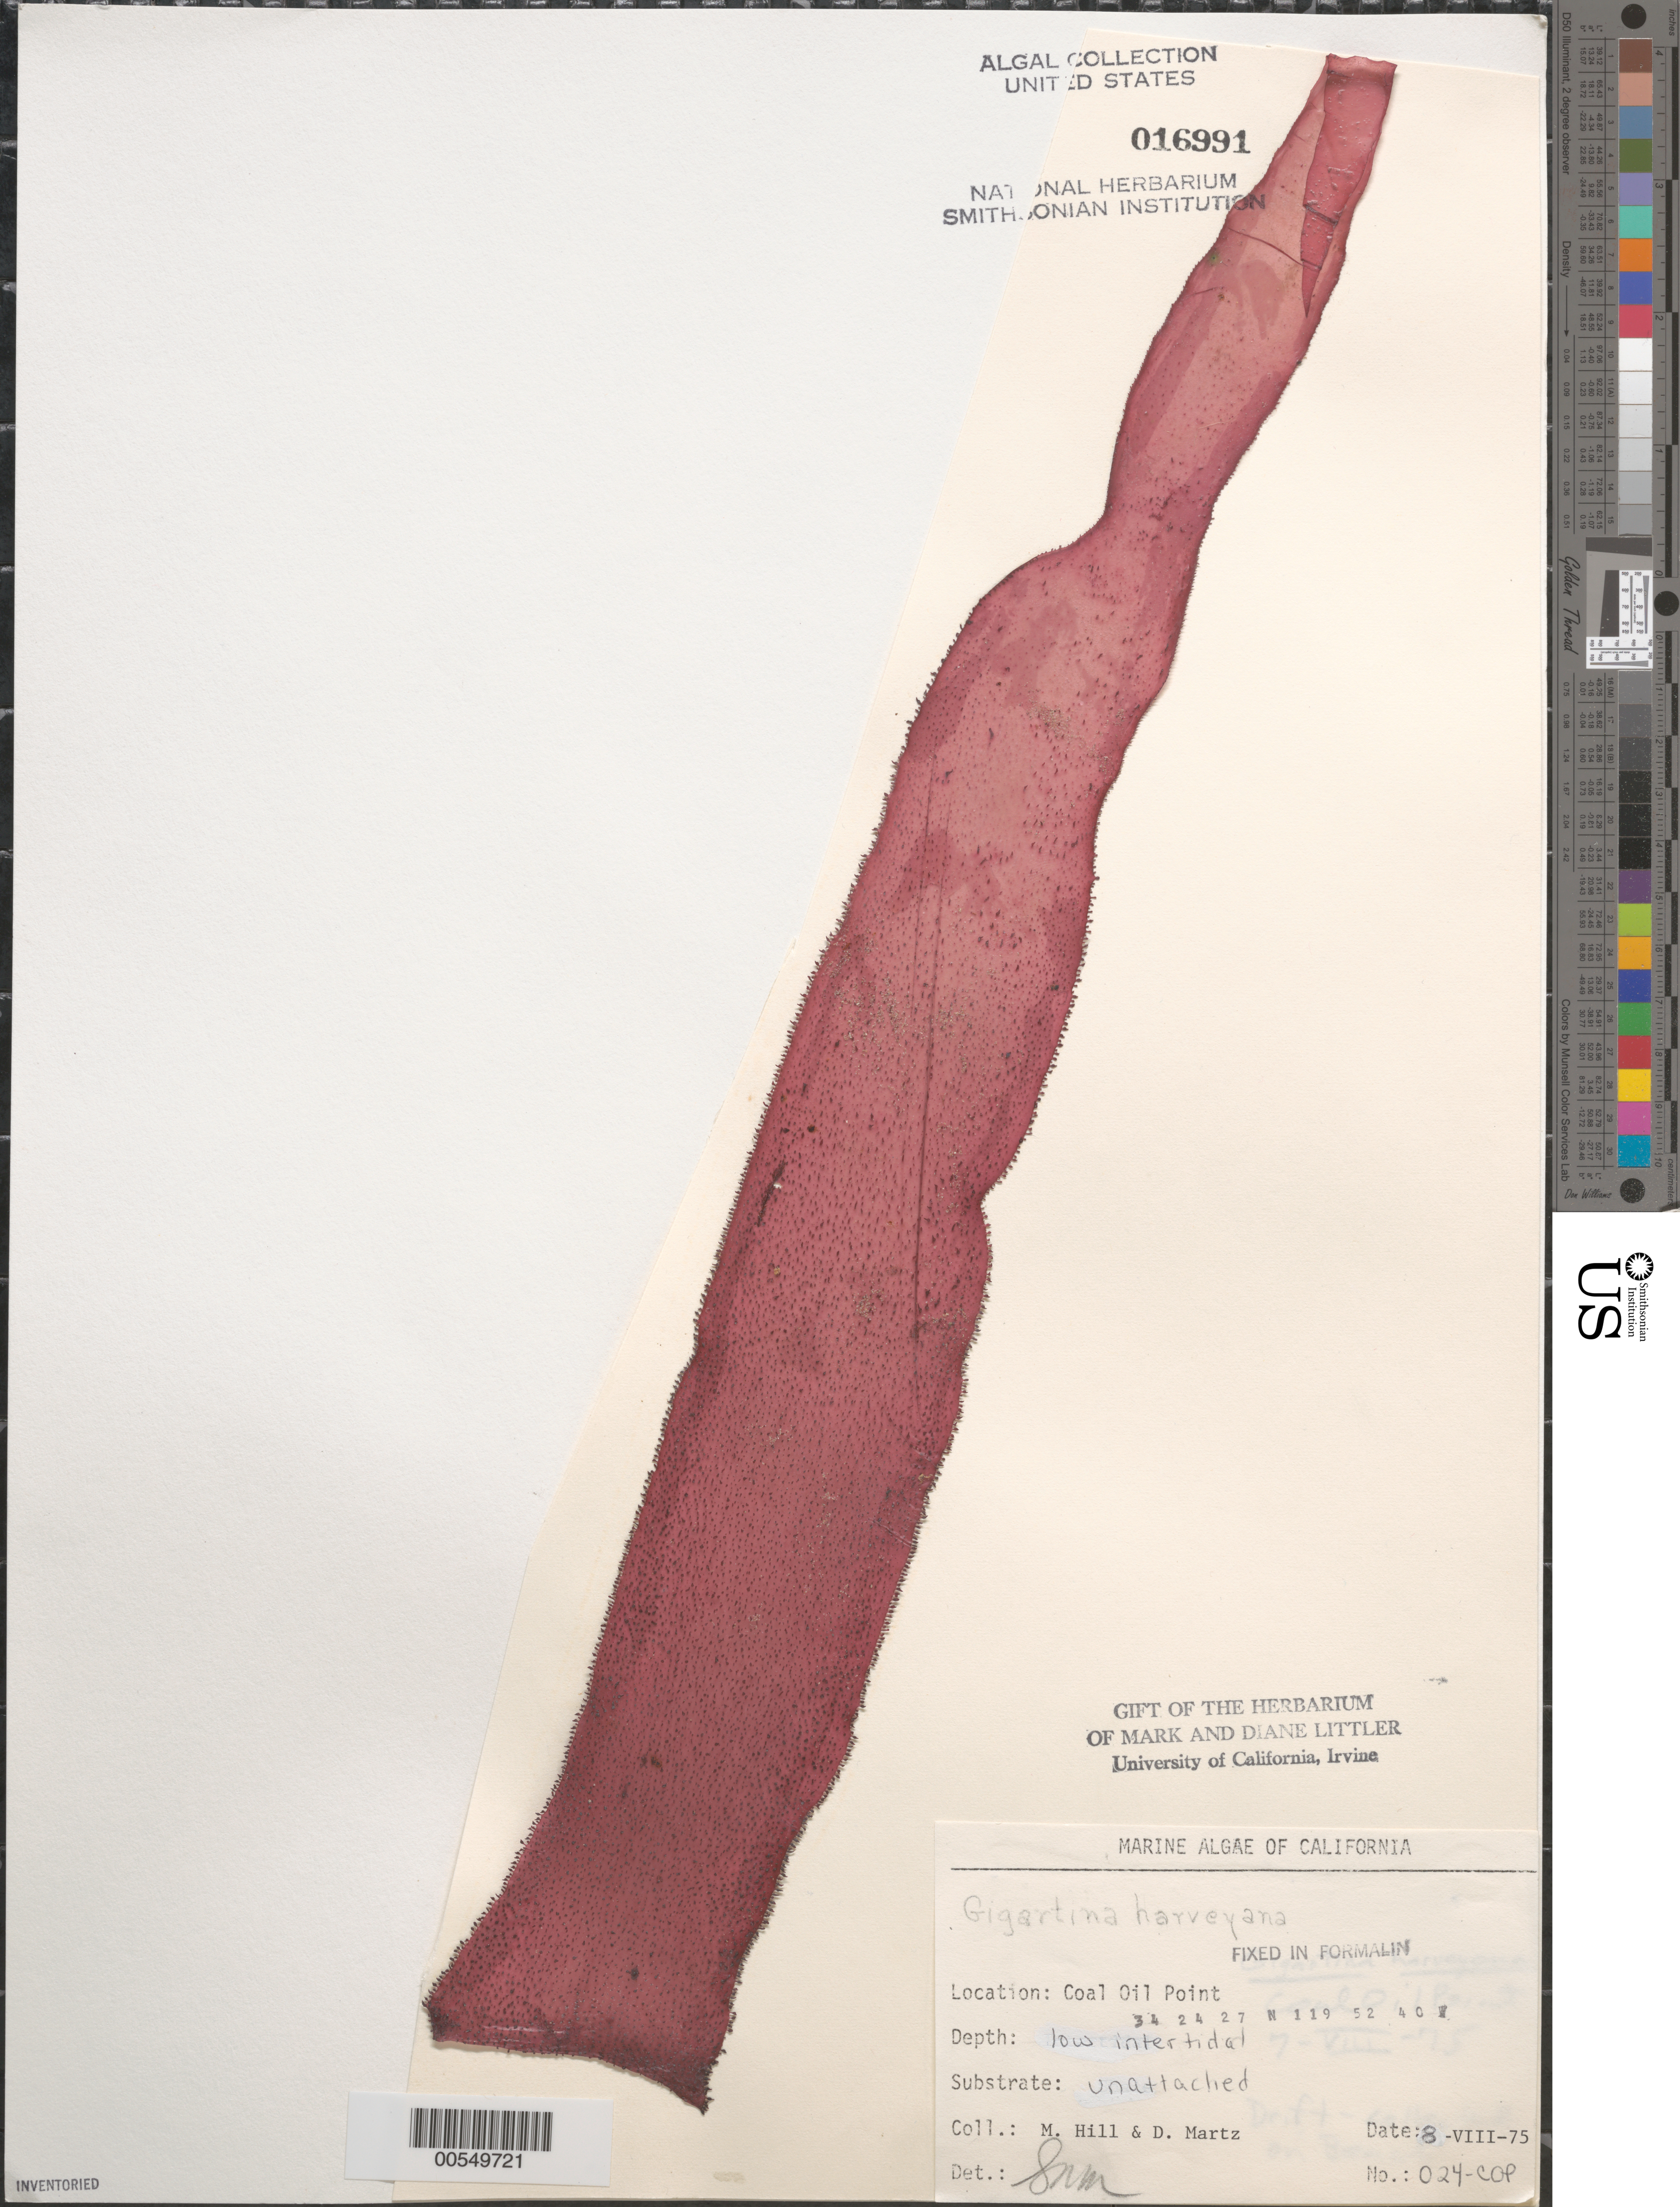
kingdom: Plantae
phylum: Rhodophyta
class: Florideophyceae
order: Gigartinales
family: Gigartinaceae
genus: Chondracanthus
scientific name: Chondracanthus harveyanus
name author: (Kütz.) Guiry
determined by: Algae name updating Project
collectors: M. Hill & D. Martz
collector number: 024-cop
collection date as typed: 08 Aug 1975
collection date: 1975-08-08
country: United States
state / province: California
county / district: Santa Barbara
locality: Coal Oil Point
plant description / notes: BLM-SOCALBIGHT Rocky Intertidal Survey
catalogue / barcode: US 16991